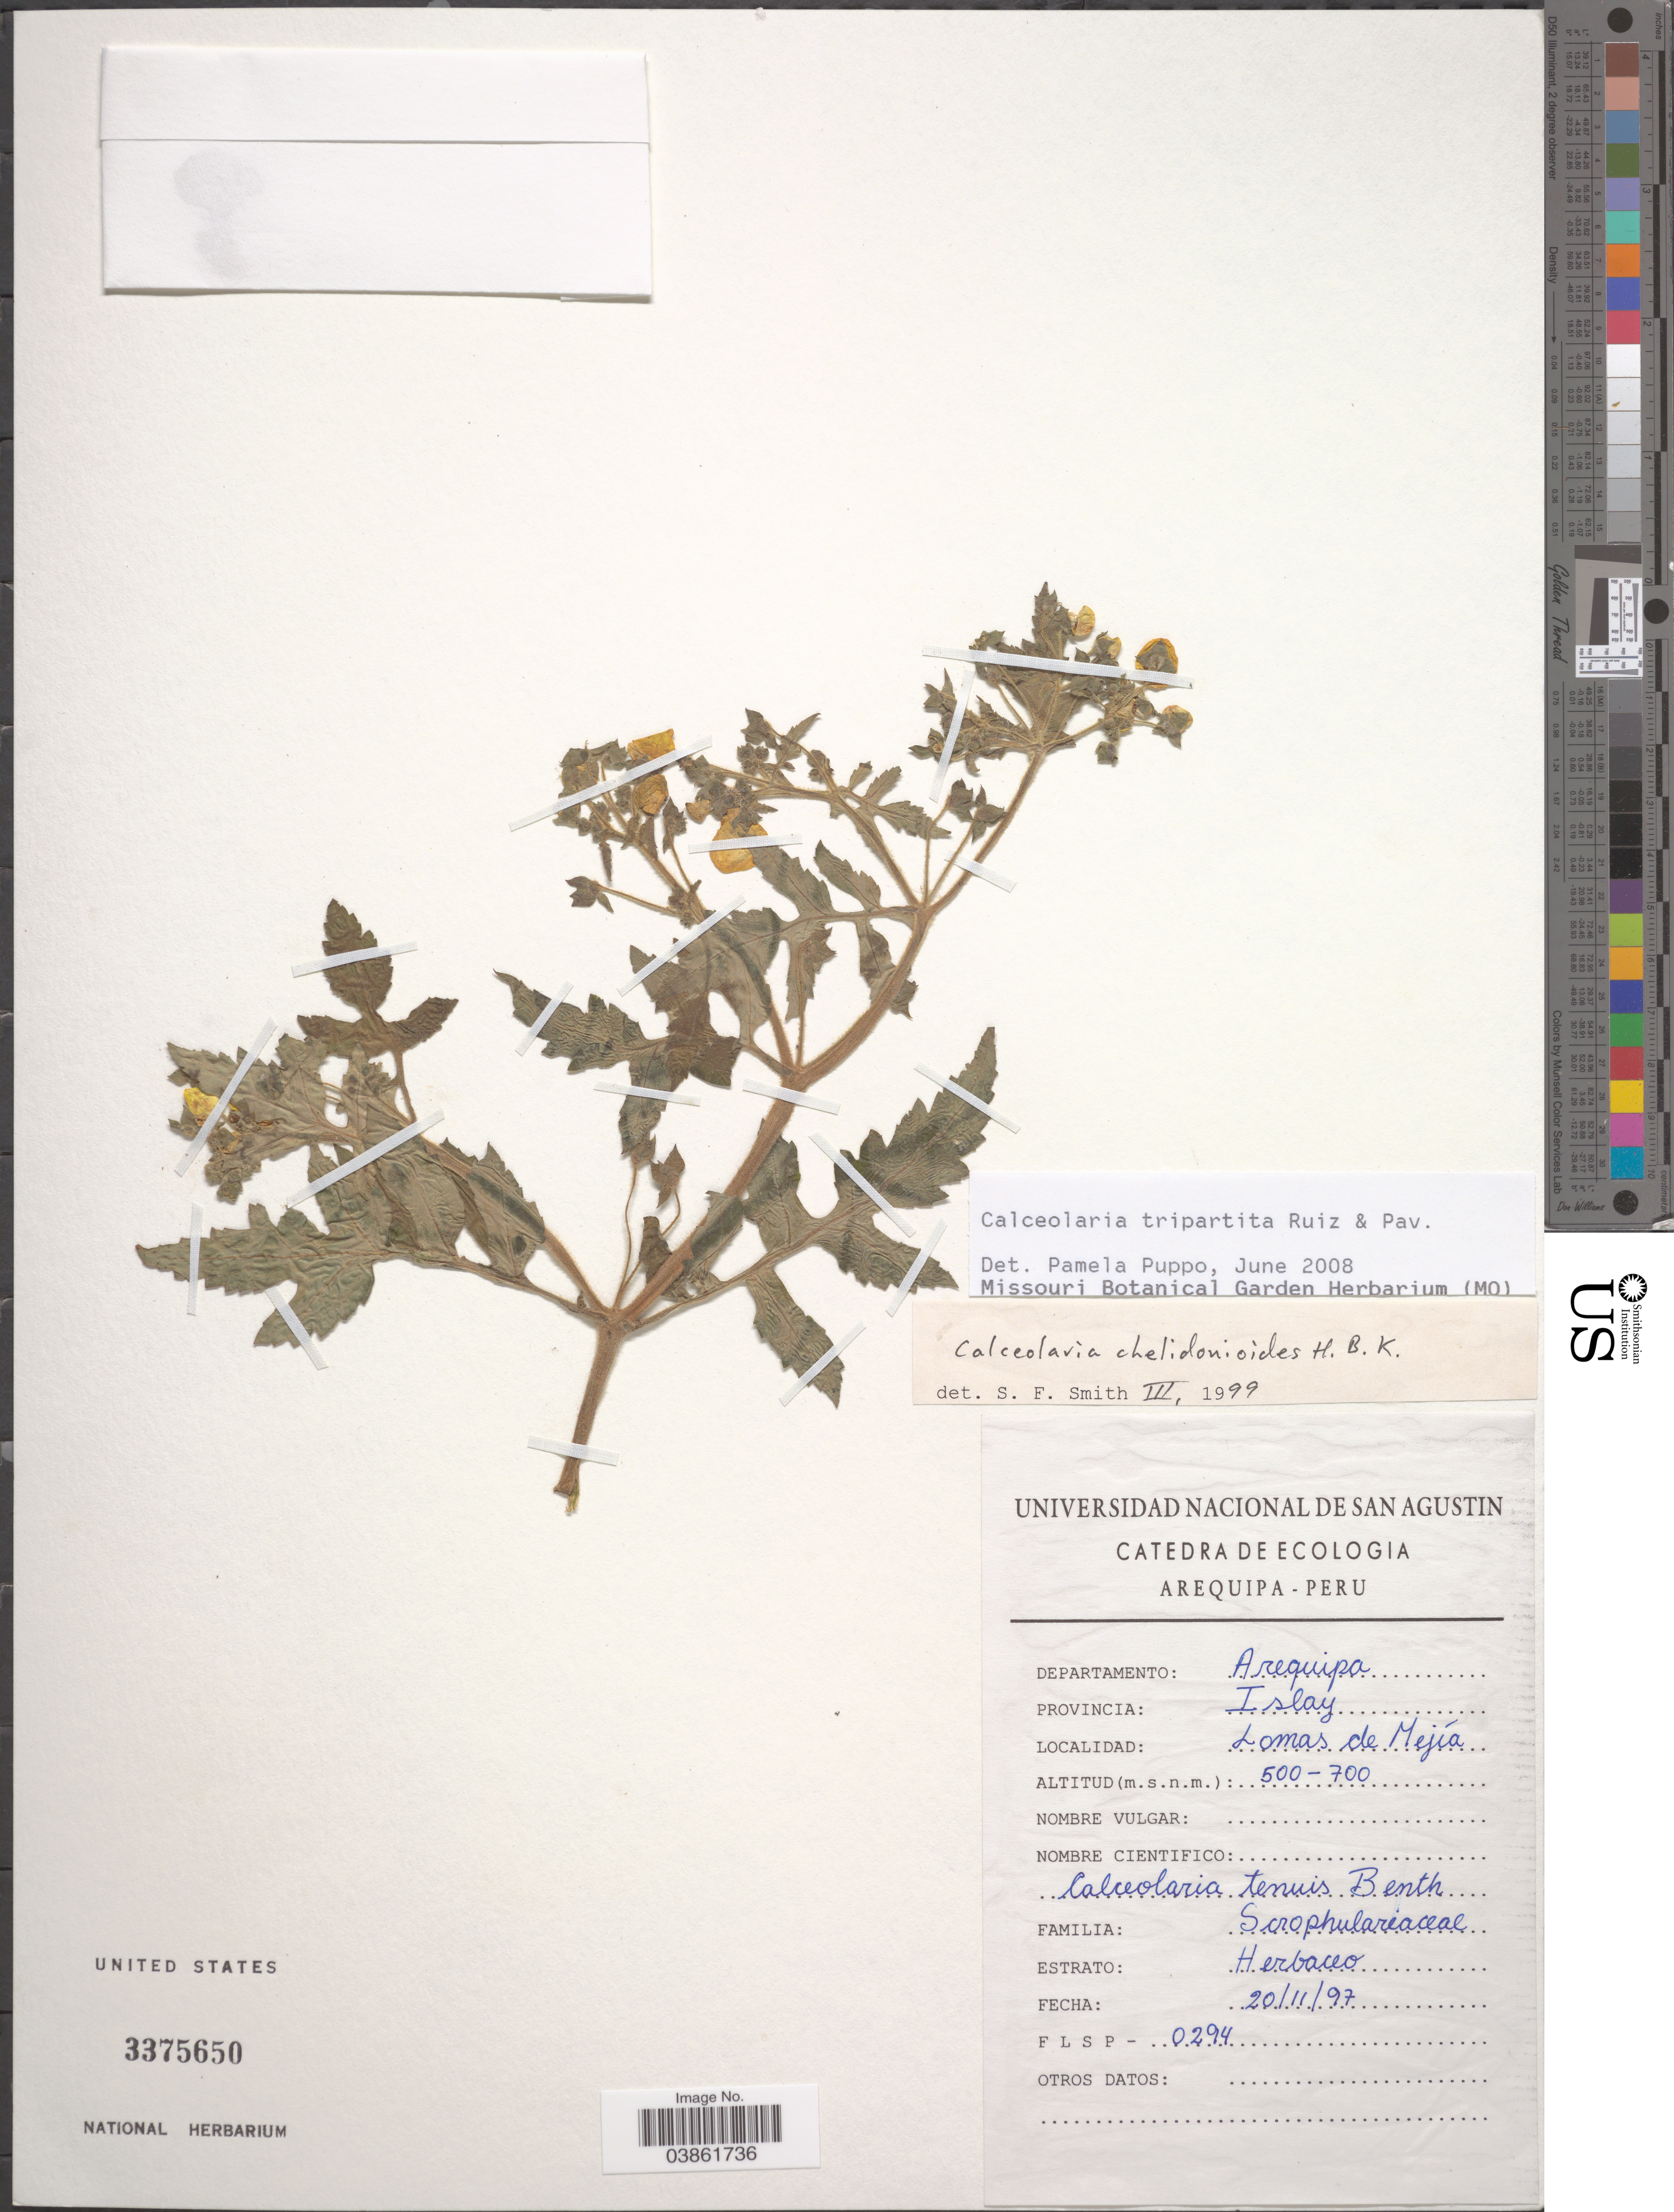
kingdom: Plantae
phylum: Tracheophyta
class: Magnoliopsida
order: Lamiales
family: Calceolariaceae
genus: Calceolaria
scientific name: Calceolaria tripartita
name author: Ruiz & Pav.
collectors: F. L. S. P.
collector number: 0294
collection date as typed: Transcribed d/m/y: 20/11/97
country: Peru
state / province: Arequipa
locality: Departamento: Arequipa. Provincia: Islay. Lomas de Mejía.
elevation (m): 500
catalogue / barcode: US 3375650